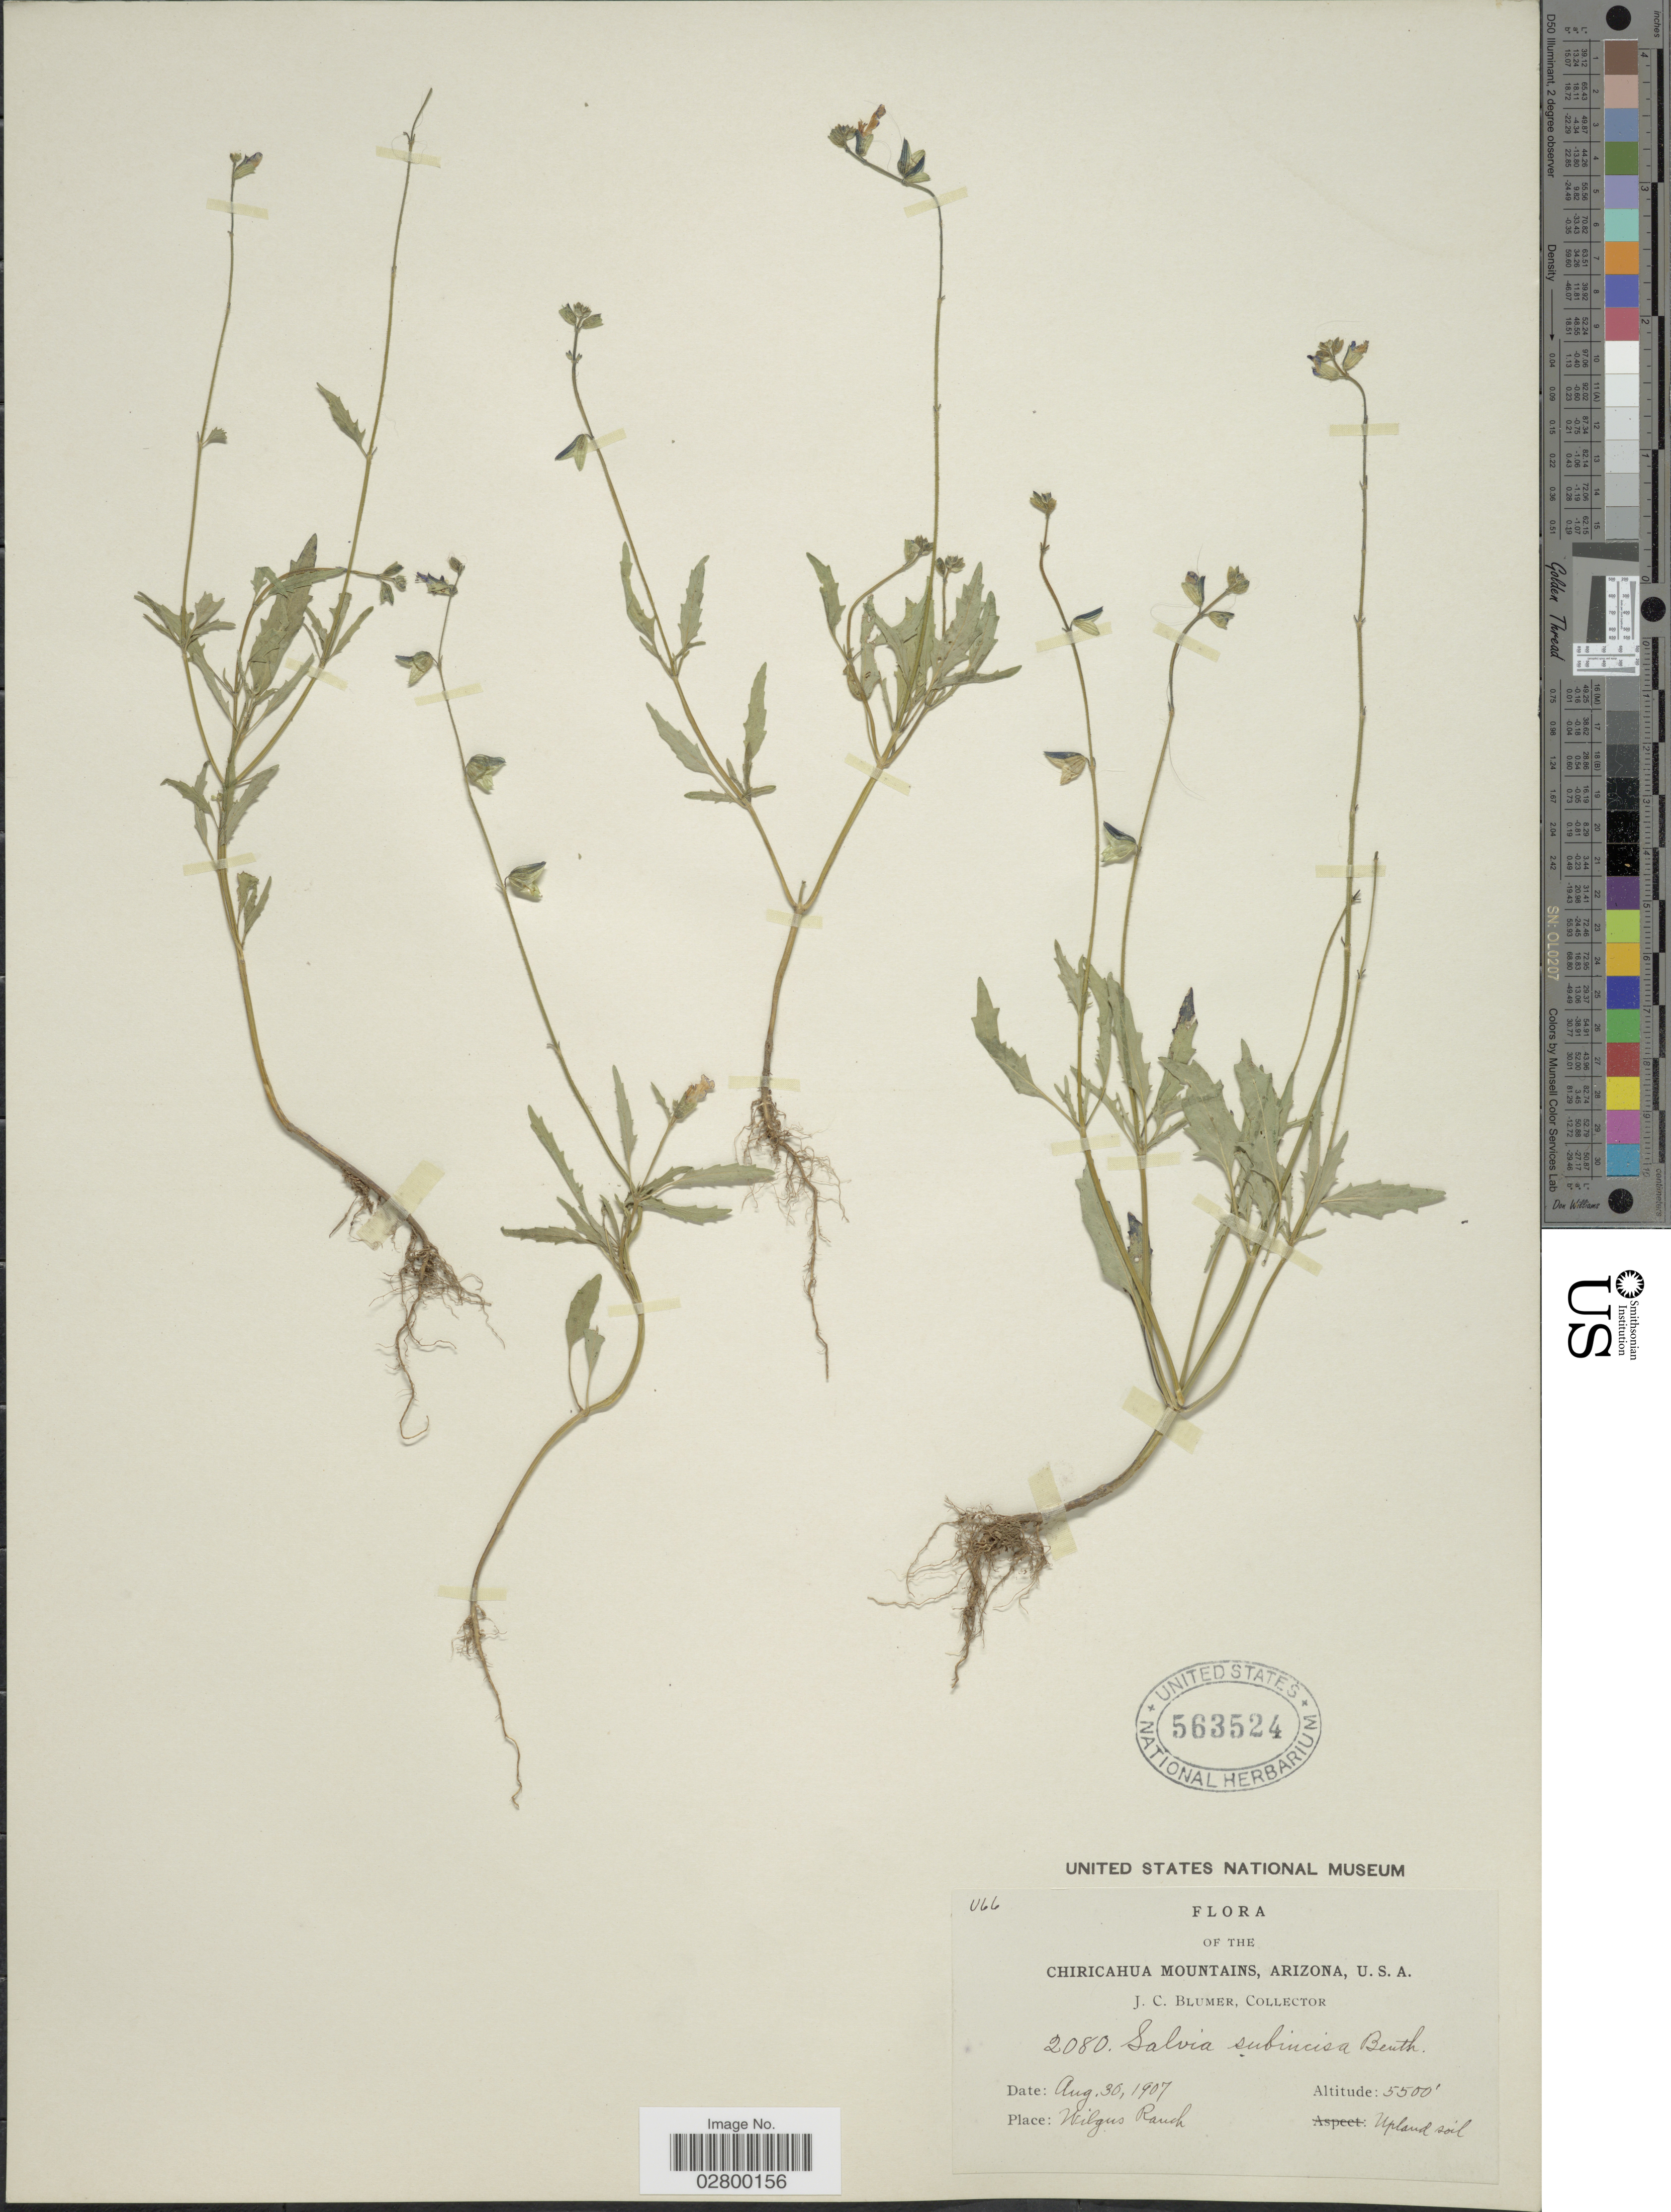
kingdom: Plantae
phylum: Tracheophyta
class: Magnoliopsida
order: Lamiales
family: Lamiaceae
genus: Salvia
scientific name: Salvia subincisa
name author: Benth.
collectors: J. C. Blumer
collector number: U66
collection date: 1907-08-30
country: United States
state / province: Arizona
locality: Chiricahua Mountains, Wilgus Ranch.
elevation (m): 1676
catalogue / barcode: US 563524